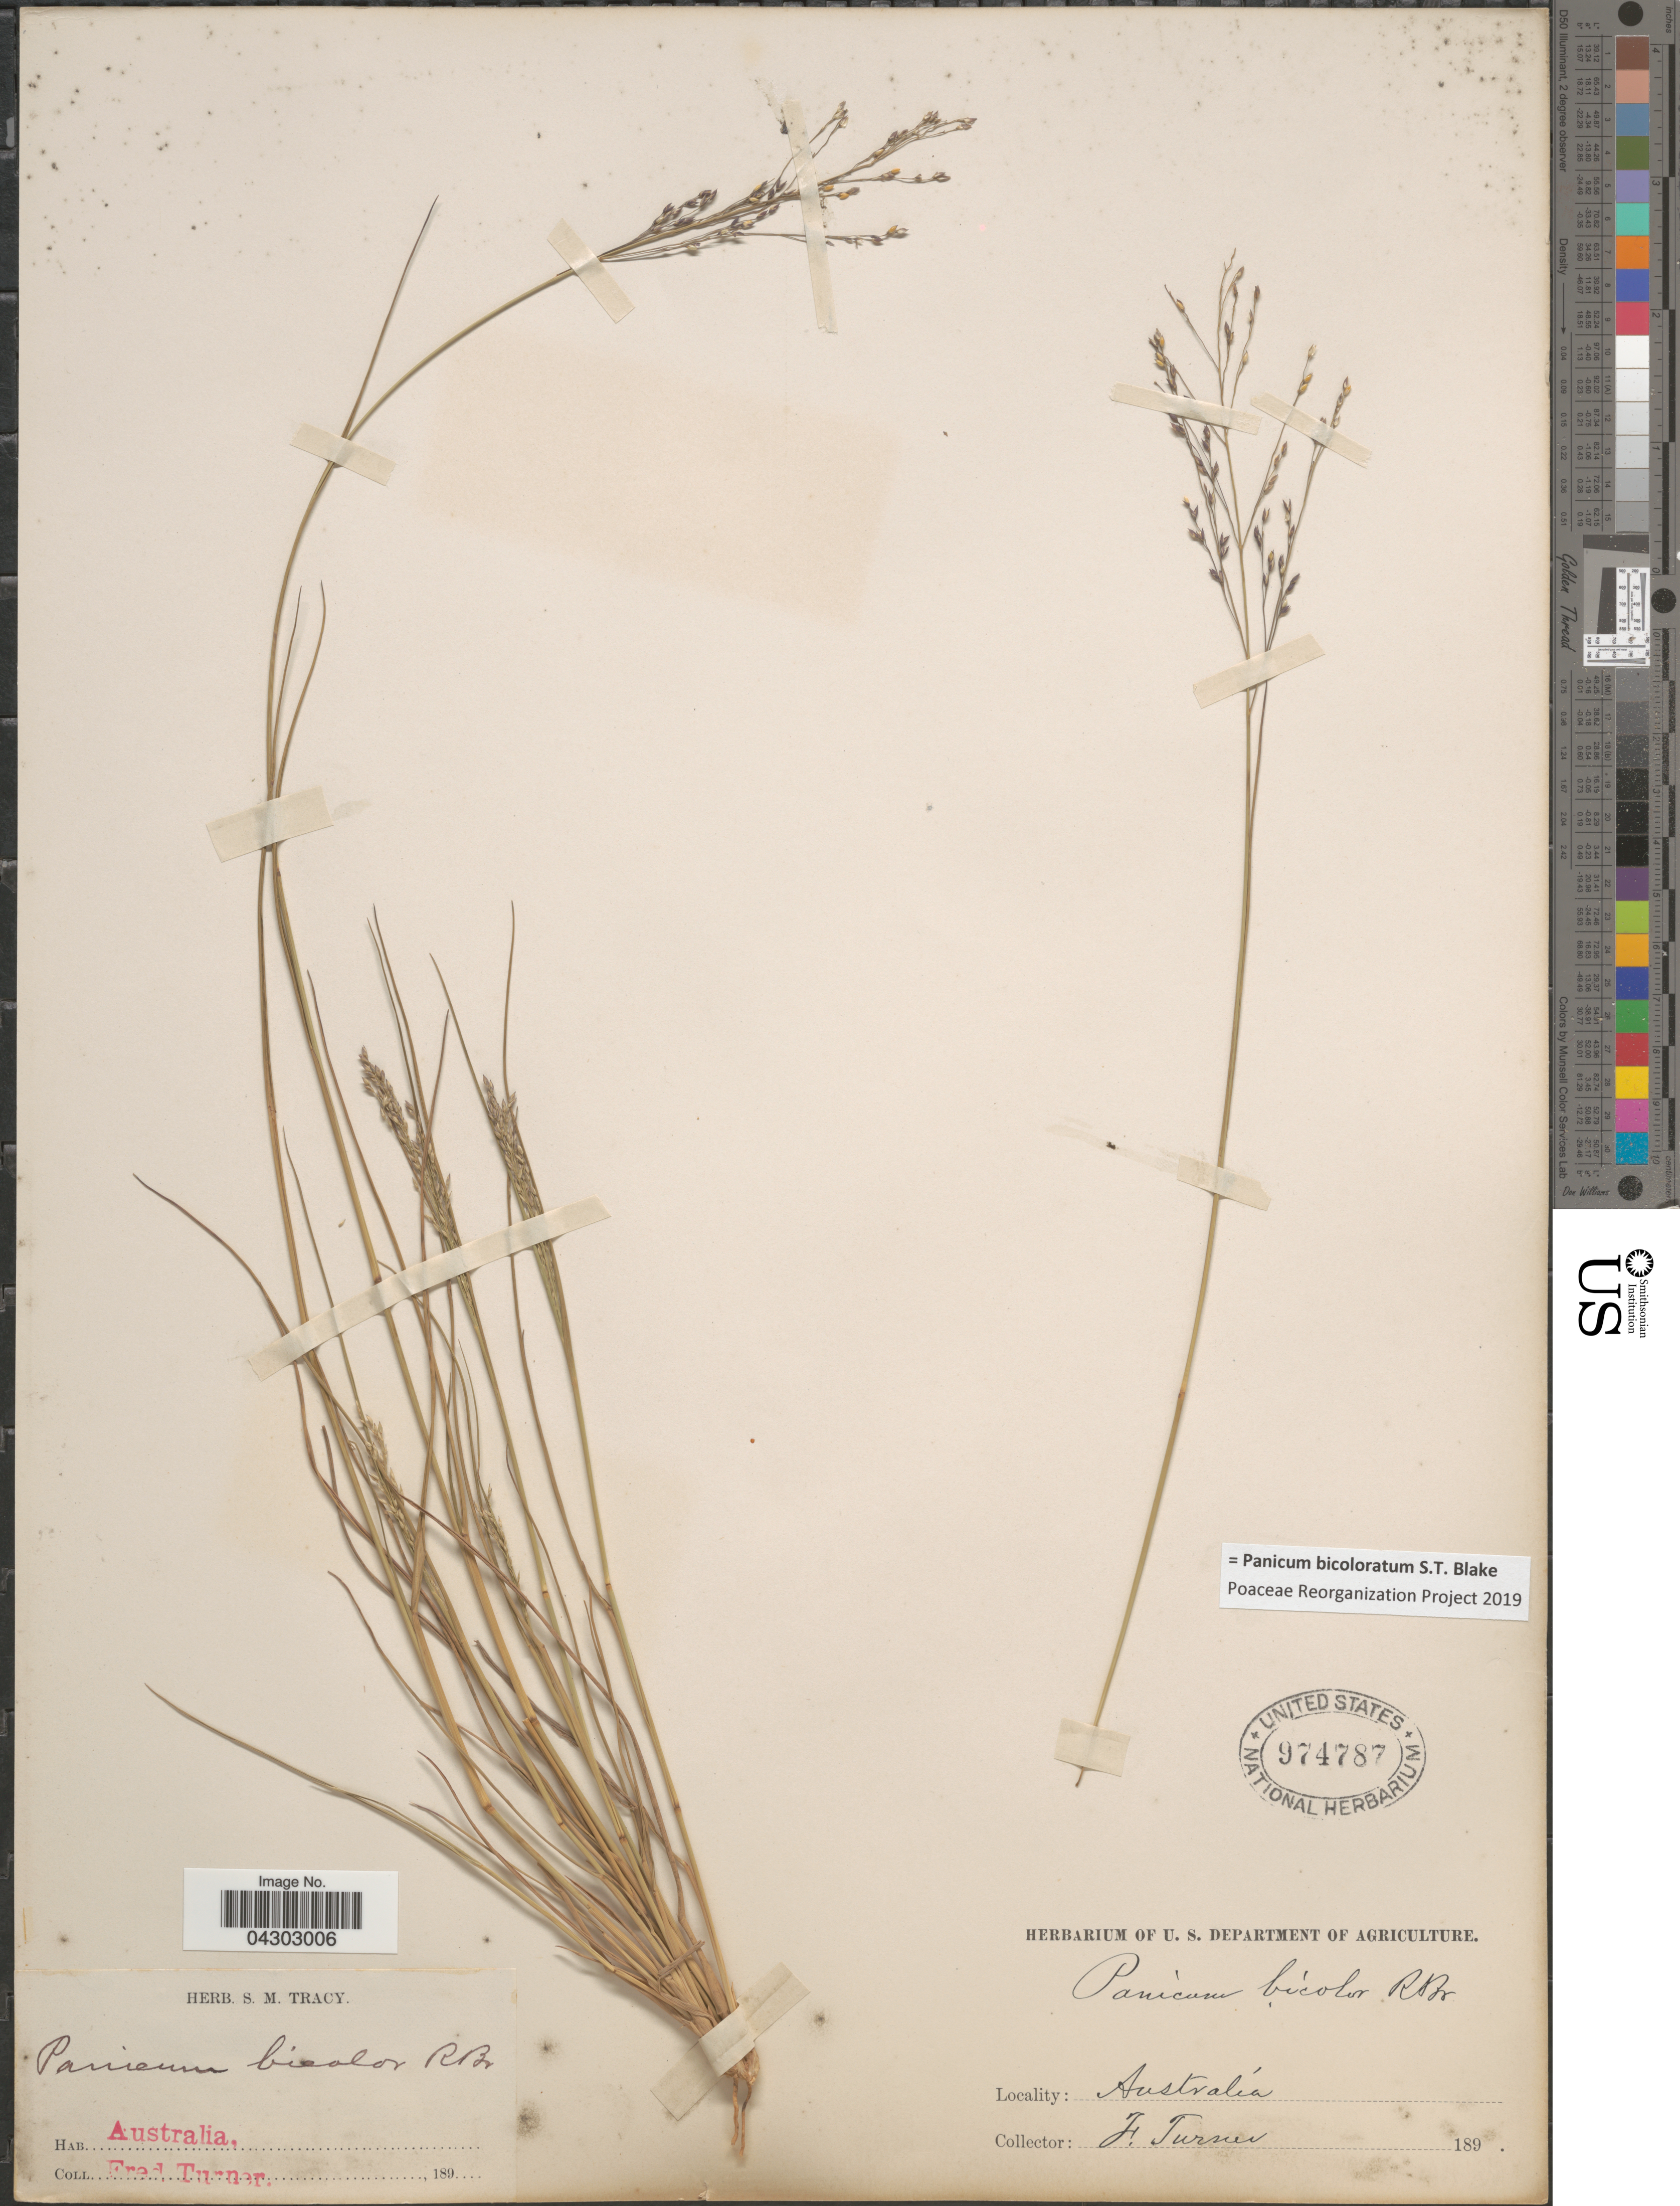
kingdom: Plantae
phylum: Tracheophyta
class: Liliopsida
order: Poales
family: Poaceae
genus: Panicum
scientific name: Panicum bicoloratum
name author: S.T. Blake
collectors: F. Turner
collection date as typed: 189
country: Australia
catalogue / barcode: US 974787